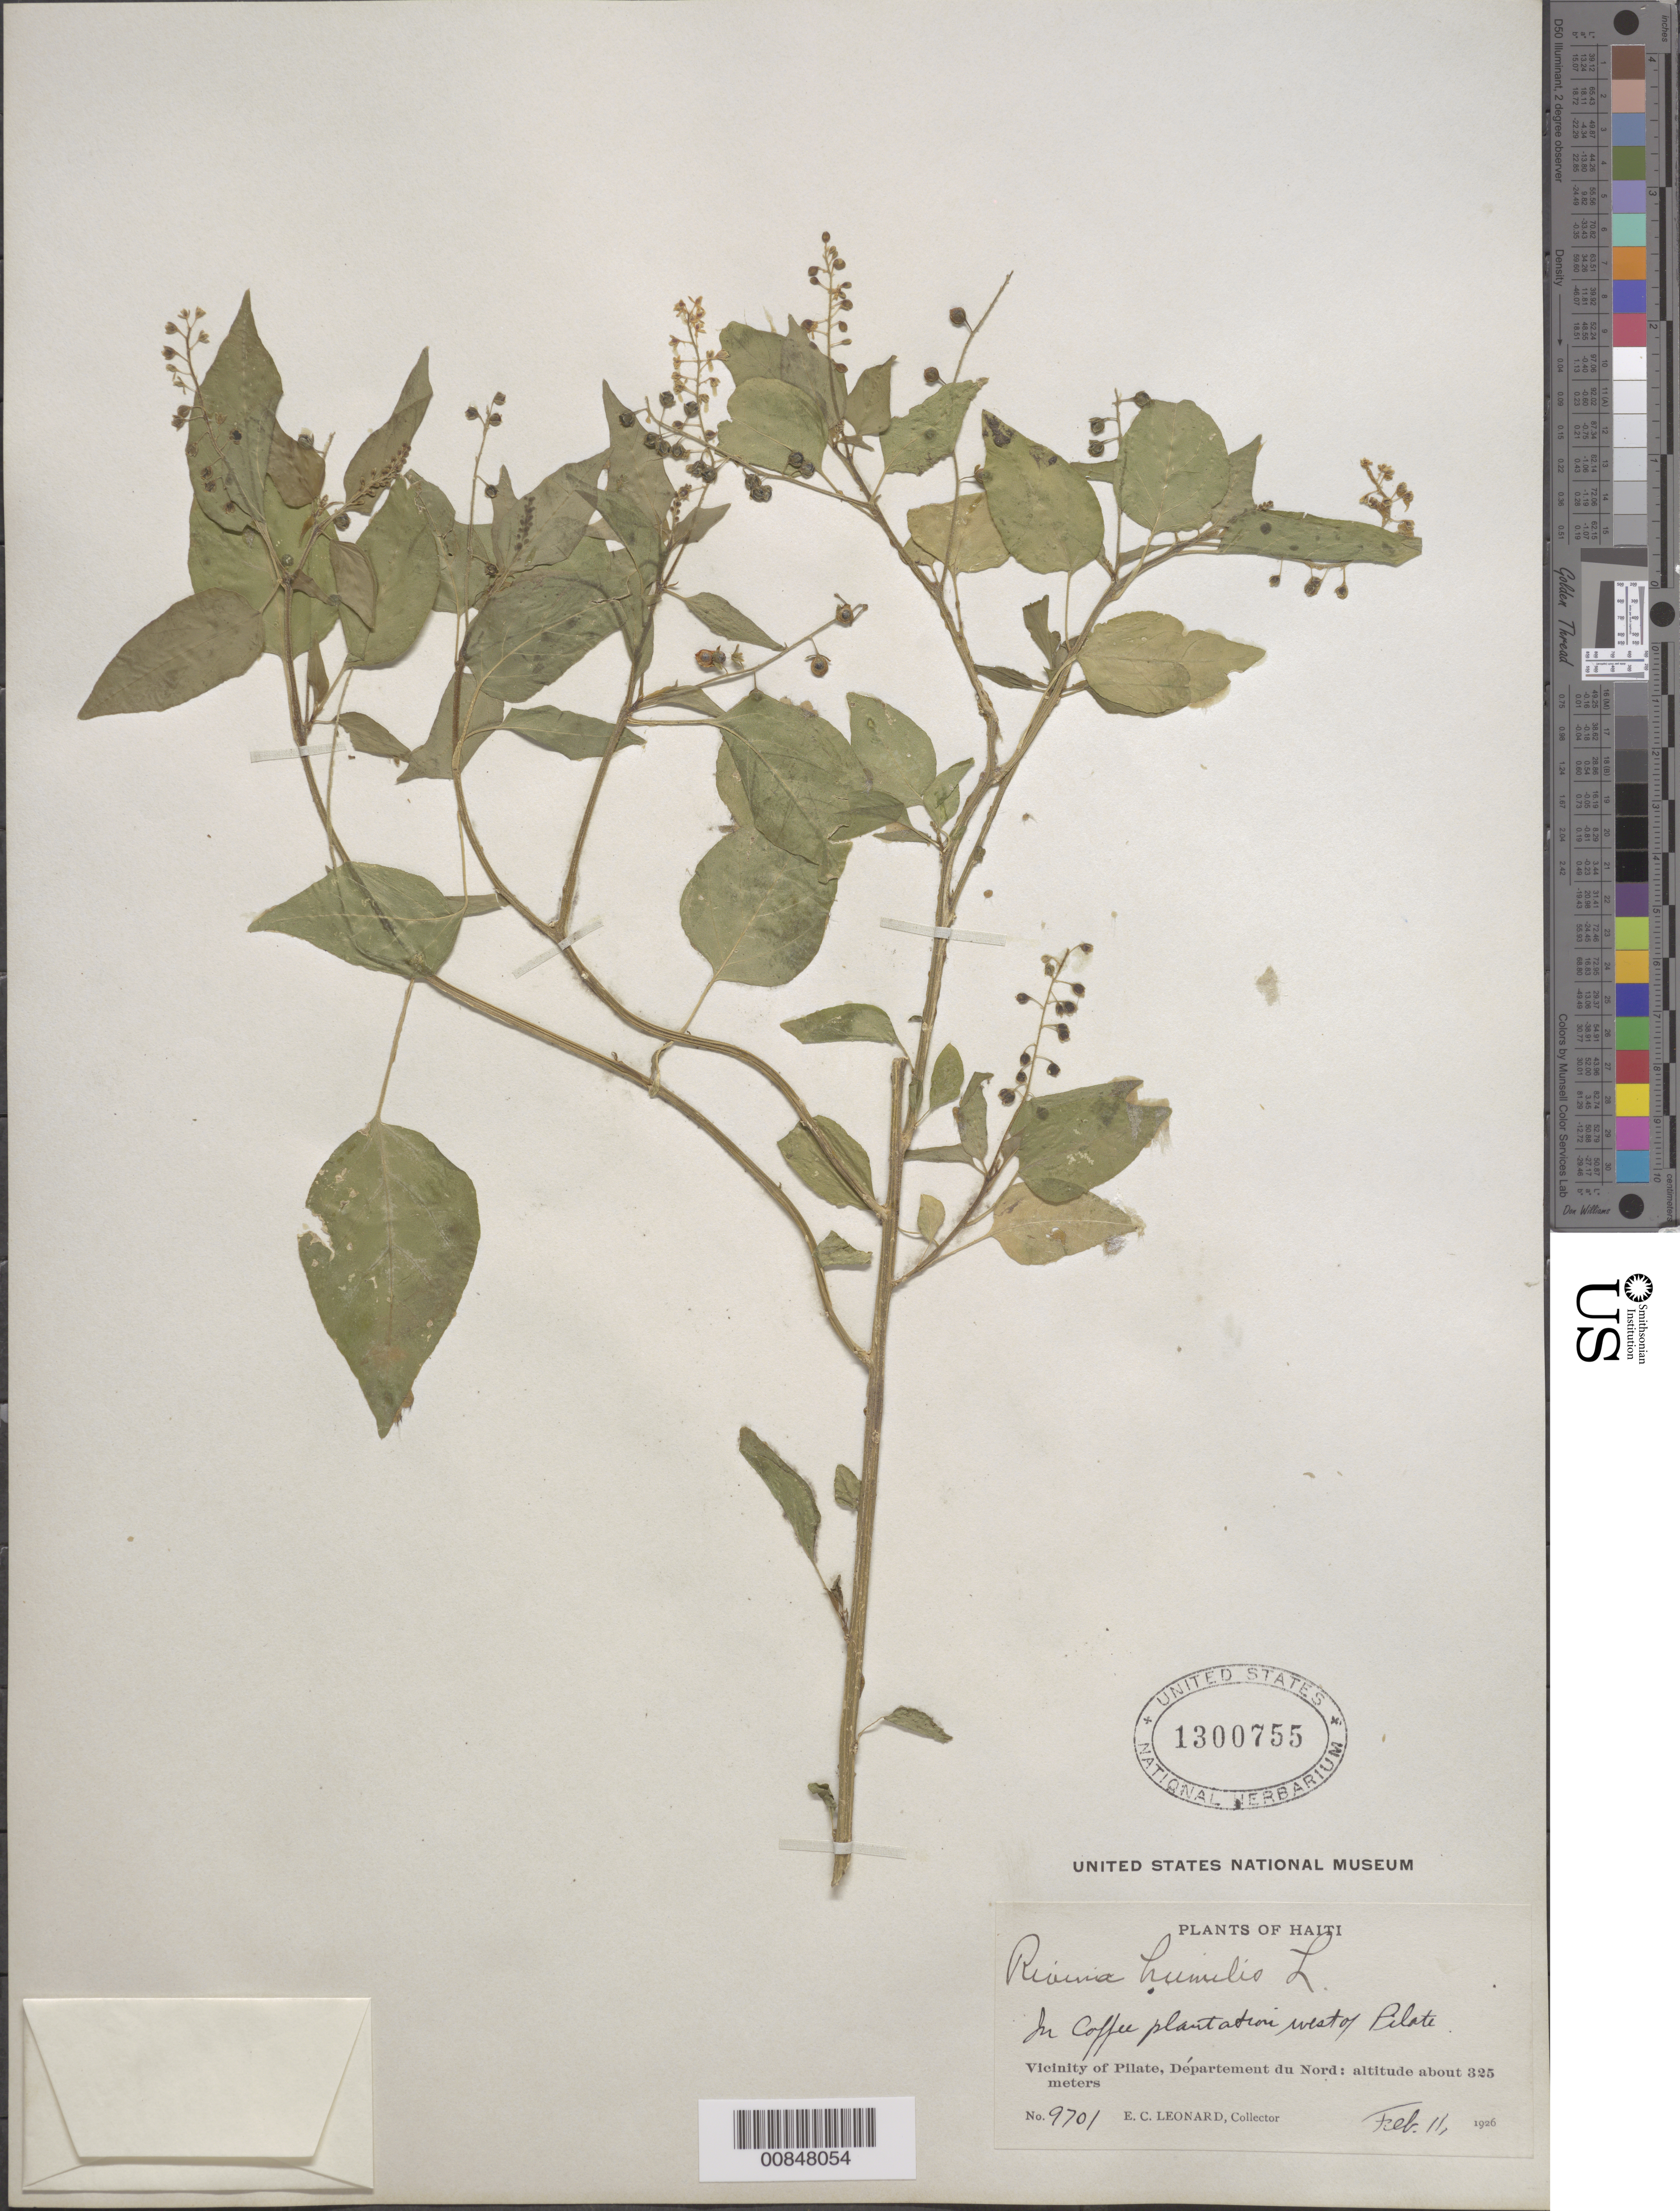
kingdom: Plantae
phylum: Tracheophyta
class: Magnoliopsida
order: Caryophyllales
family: Phytolaccaceae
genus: Rivina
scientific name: Rivina humilis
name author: L.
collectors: E. C. Leonard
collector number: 9701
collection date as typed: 11 Feb 1926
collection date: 1926-02-11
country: Haiti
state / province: Nord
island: Hispaniola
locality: Vicinity of Pilate. In coffee plantation west of Pilate.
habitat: In coffee plantation.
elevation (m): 325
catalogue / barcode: US 1300755